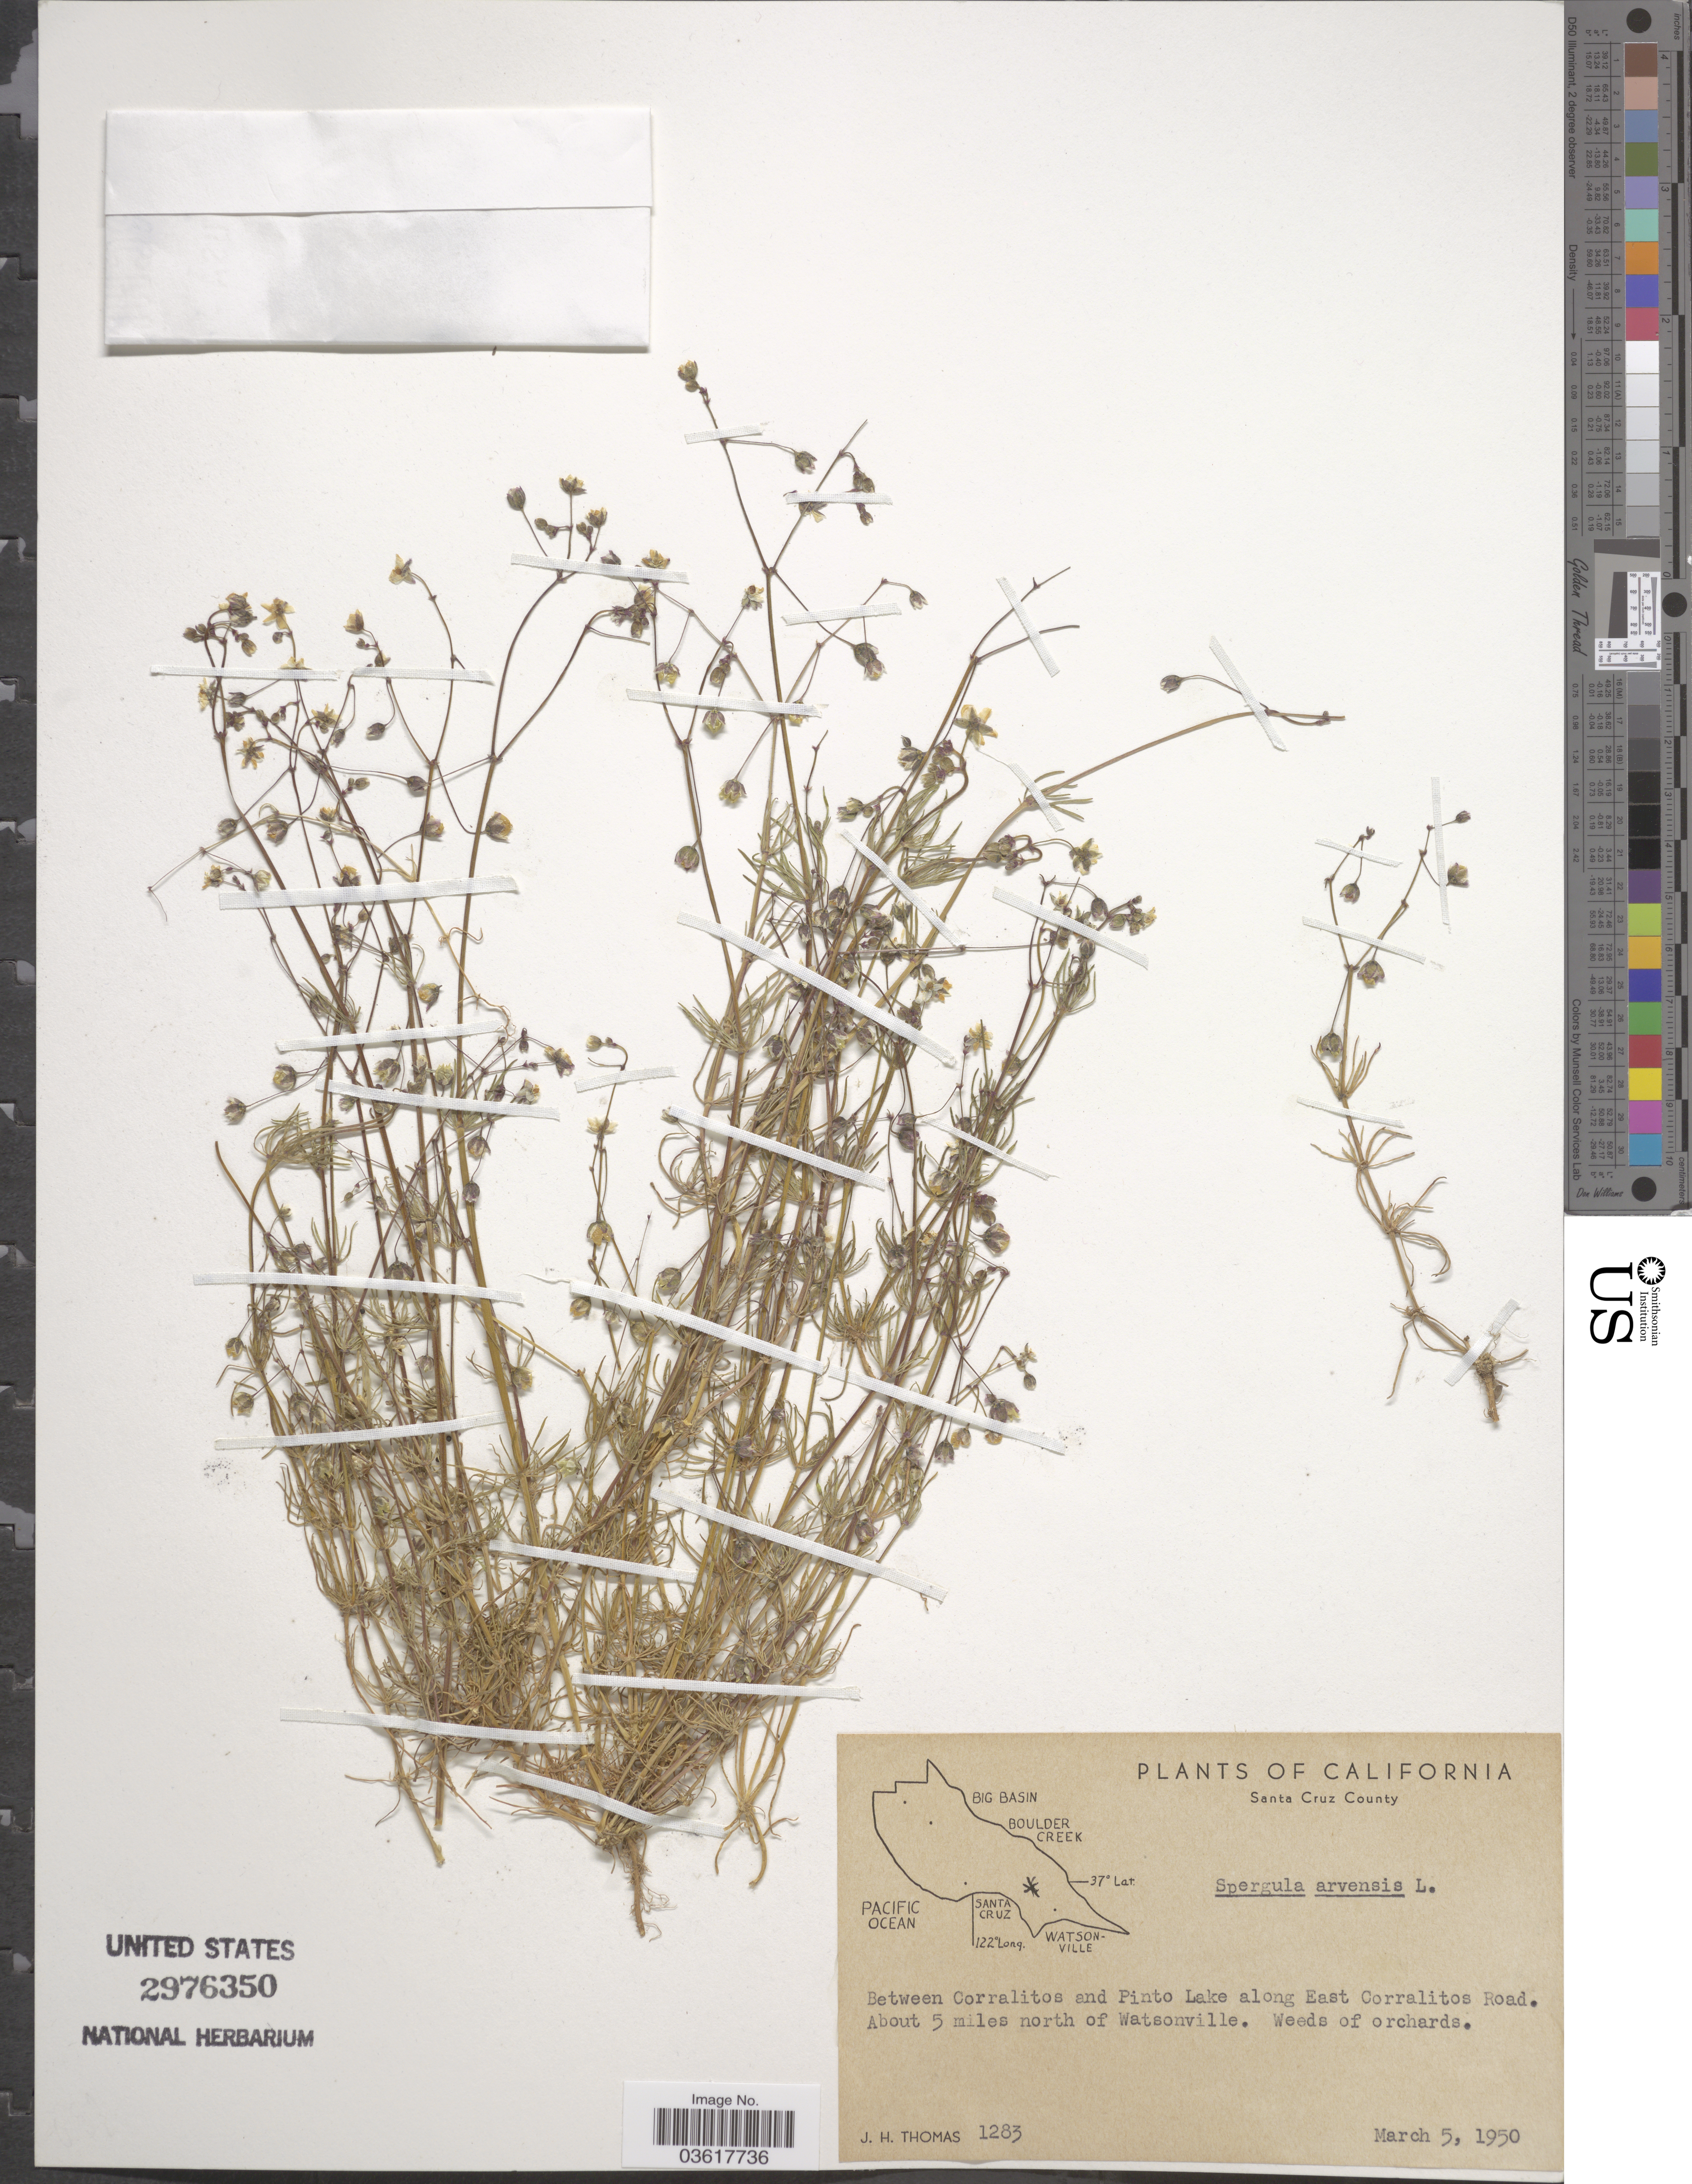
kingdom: Plantae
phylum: Tracheophyta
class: Magnoliopsida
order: Caryophyllales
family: Caryophyllaceae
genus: Spergula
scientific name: Spergula arvensis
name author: L.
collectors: J. H. Thomas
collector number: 1283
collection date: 1950-03-05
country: United States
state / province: California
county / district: Santa Cruz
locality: Santa Cruz County. Between Corralitos and Pinto Lake along East Corralitos Road. About 5 miles north of Watsonville.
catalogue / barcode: US 2976350